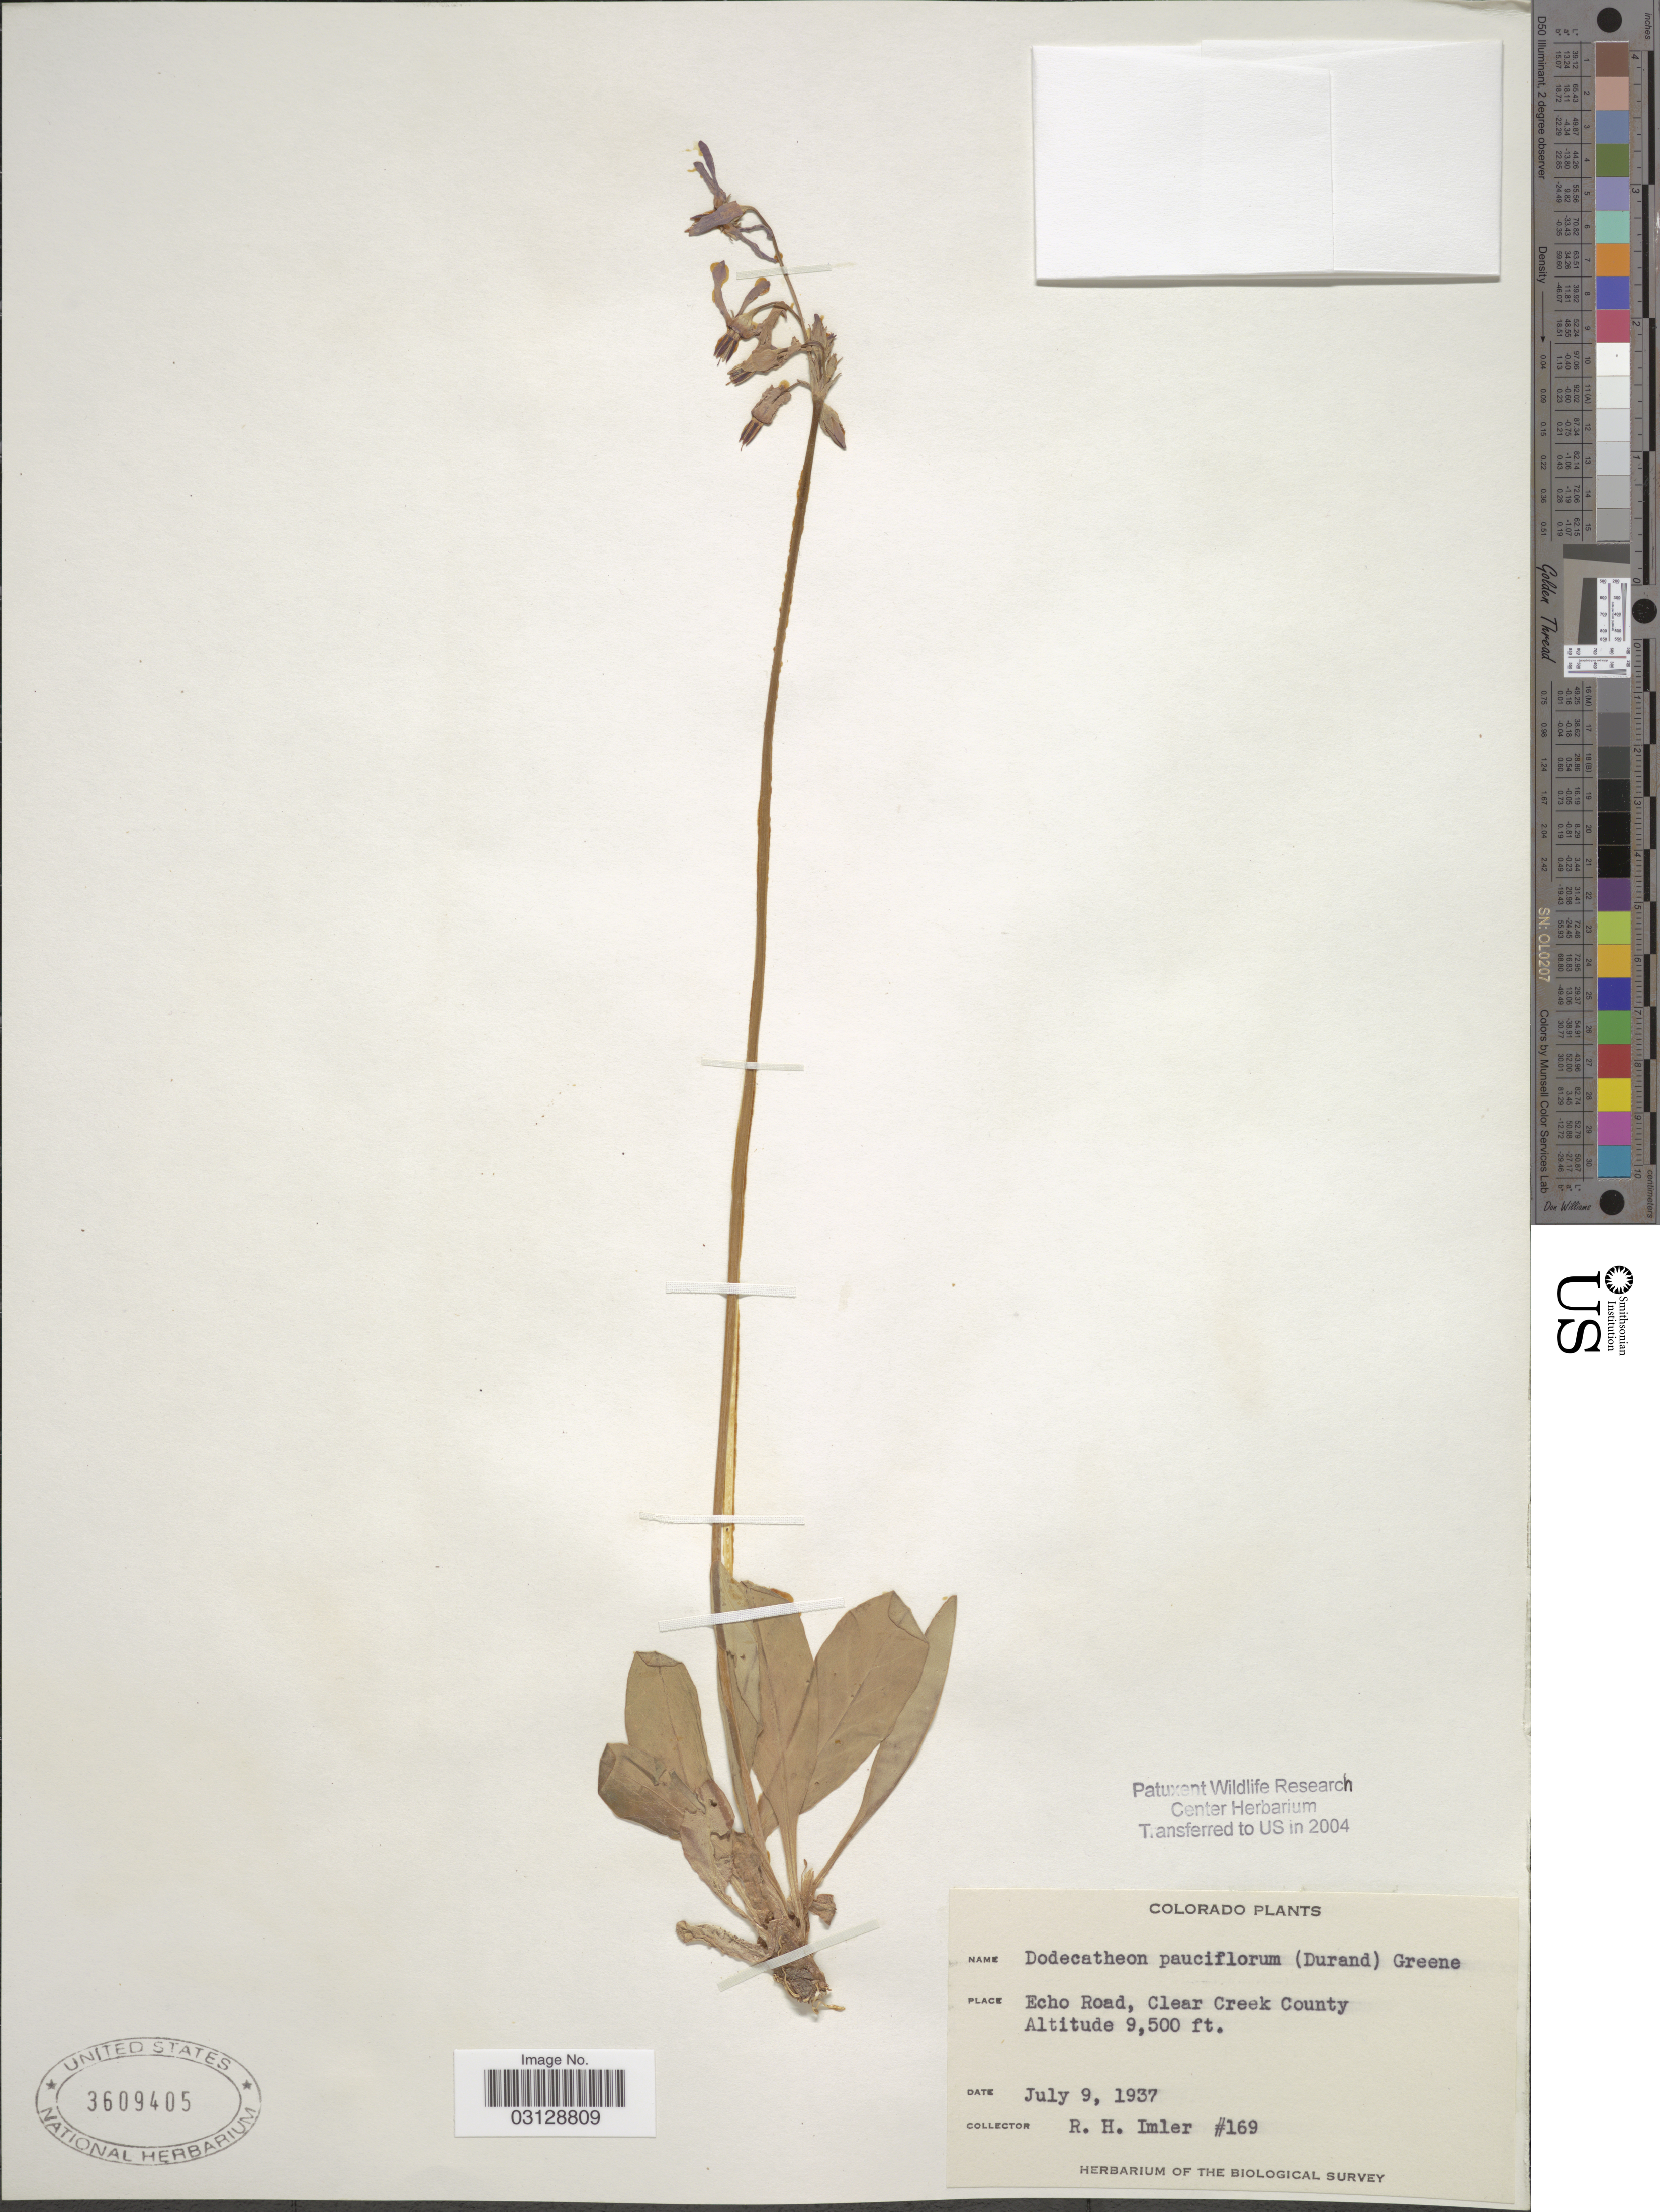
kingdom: Plantae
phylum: Tracheophyta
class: Magnoliopsida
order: Ericales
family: Primulaceae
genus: Dodecatheon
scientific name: Dodecatheon pauciflorum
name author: (Durand) Greene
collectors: R. Imler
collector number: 169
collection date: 1937-07-09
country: United States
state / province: Colorado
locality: Echo Road, Clear Creek County.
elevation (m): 2896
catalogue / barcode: US 3609405